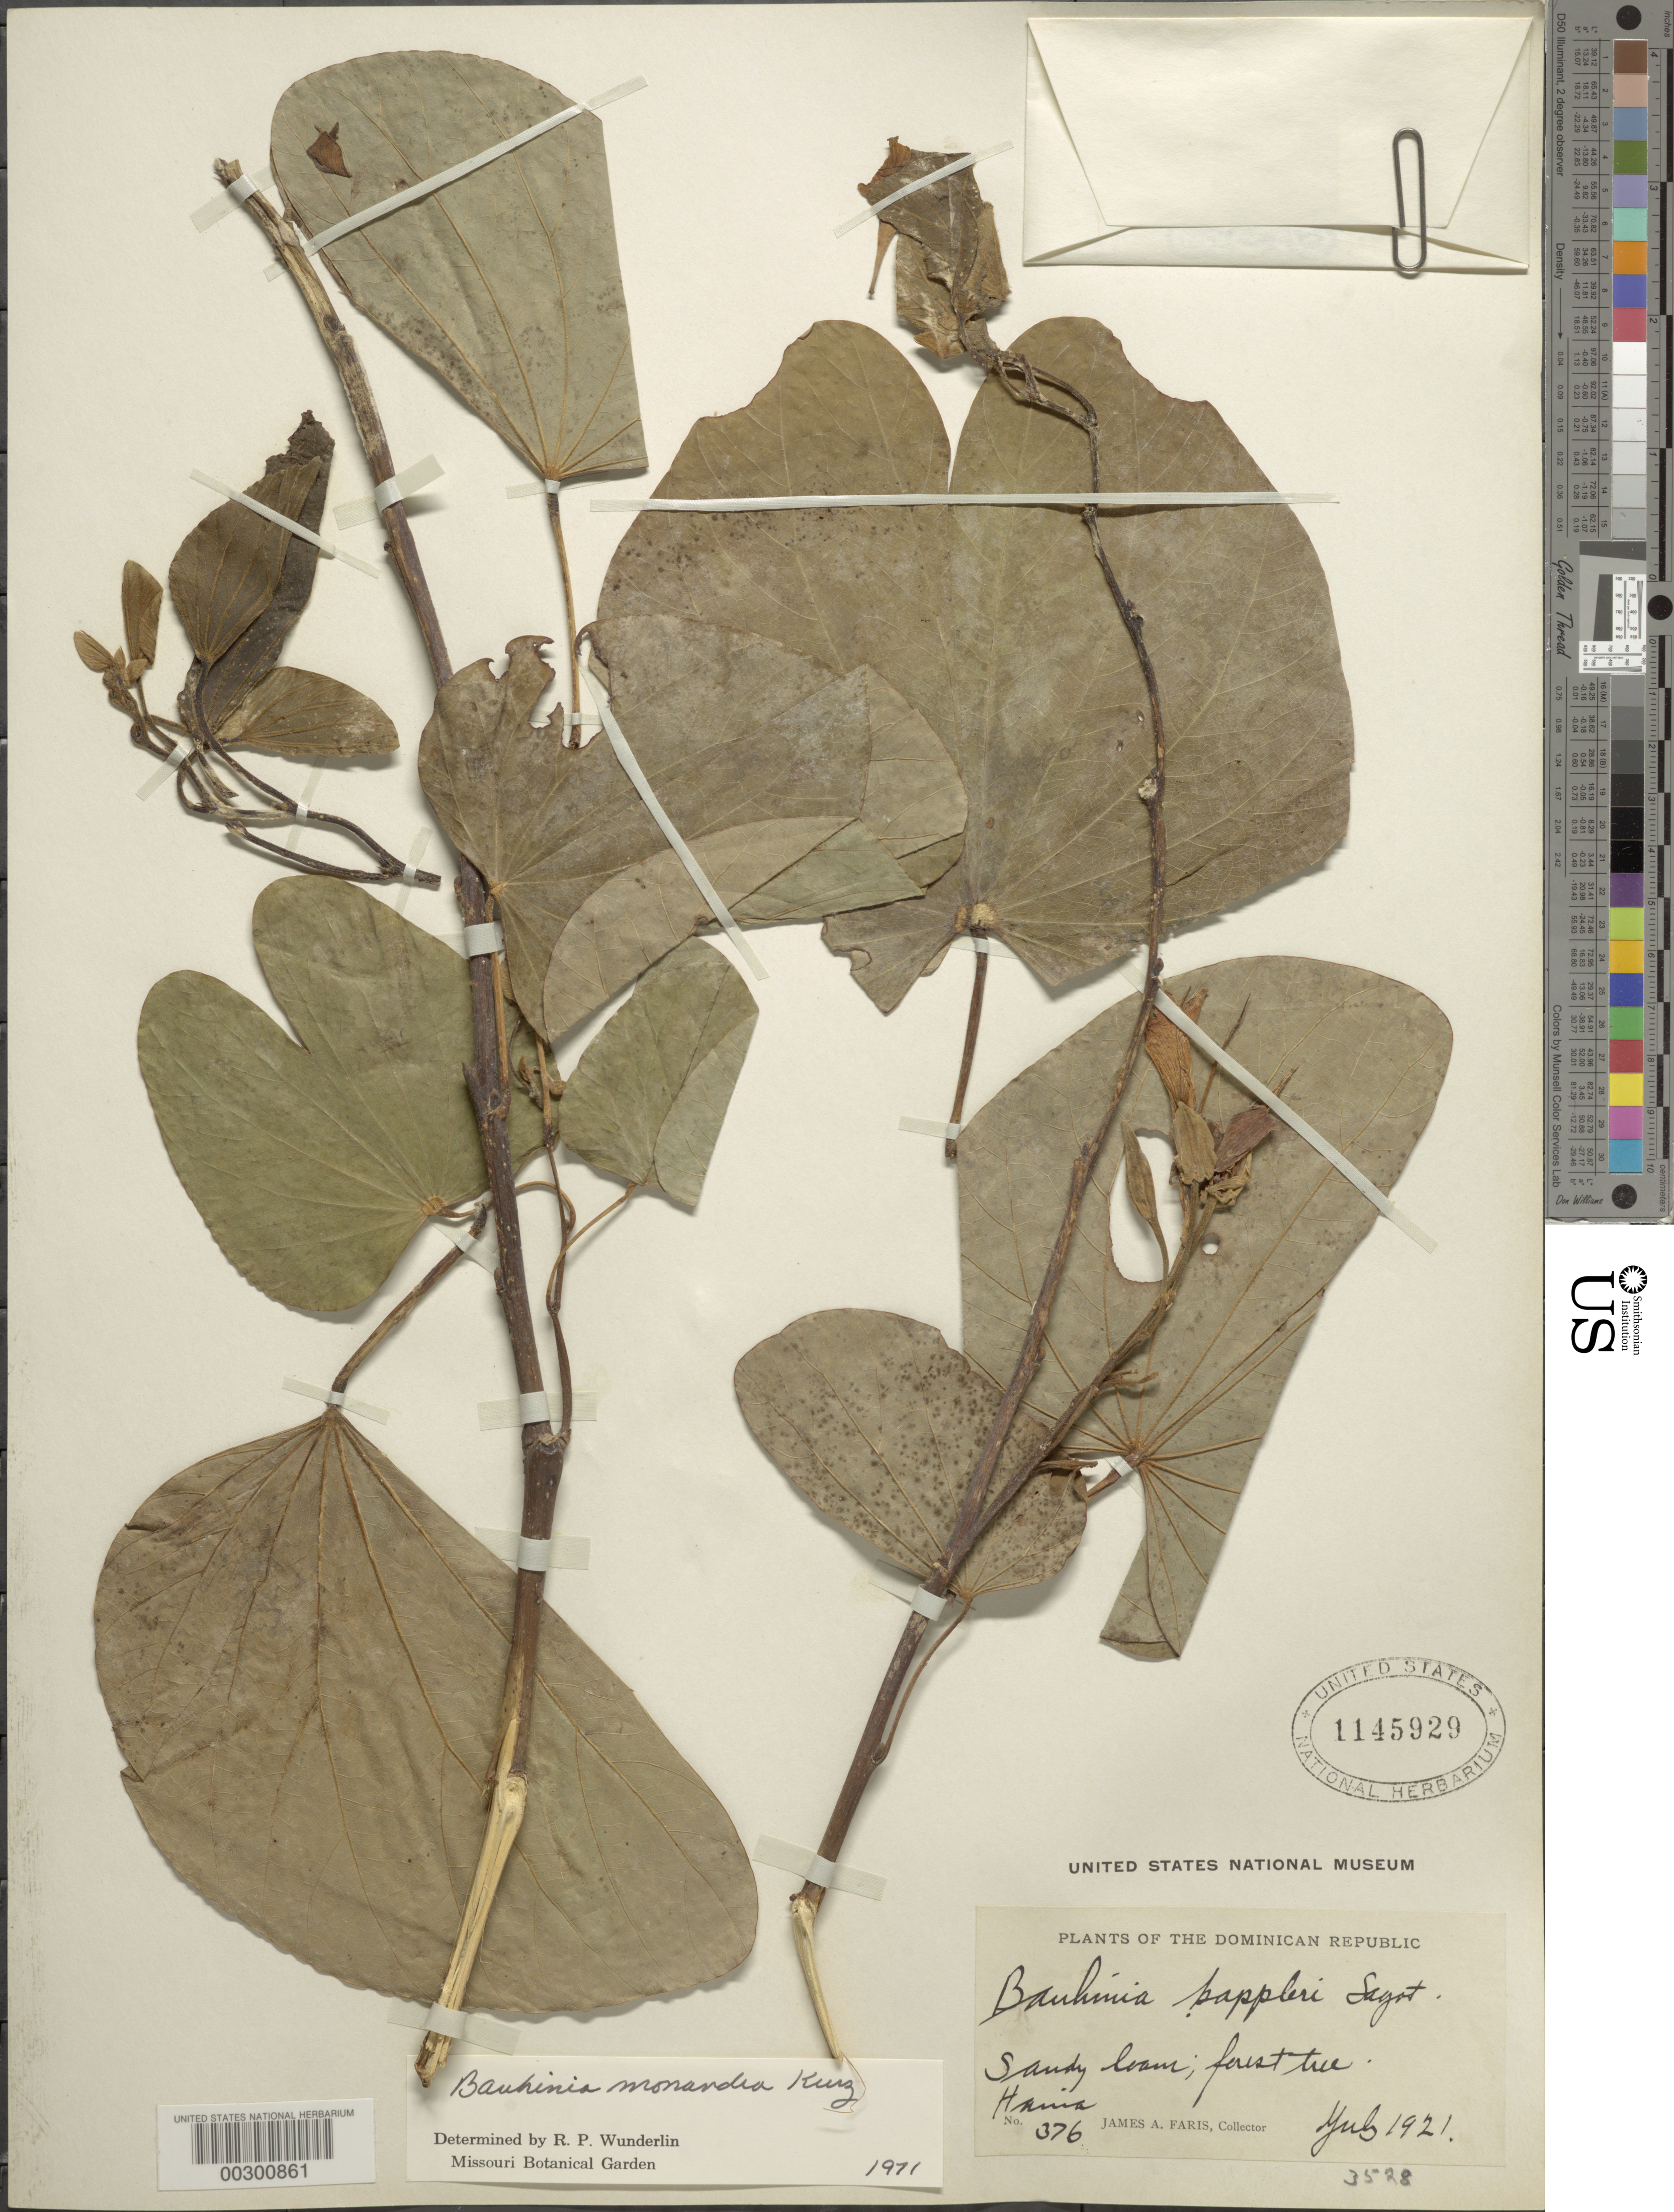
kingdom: Plantae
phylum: Tracheophyta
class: Magnoliopsida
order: Fabales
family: Fabaceae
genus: Bauhinia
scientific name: Bauhinia monandra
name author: Kurz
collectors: J. Faris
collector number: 376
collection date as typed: Jul 1921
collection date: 1921-07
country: Dominican Republic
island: Hispaniola Island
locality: Haina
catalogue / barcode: US 1445929